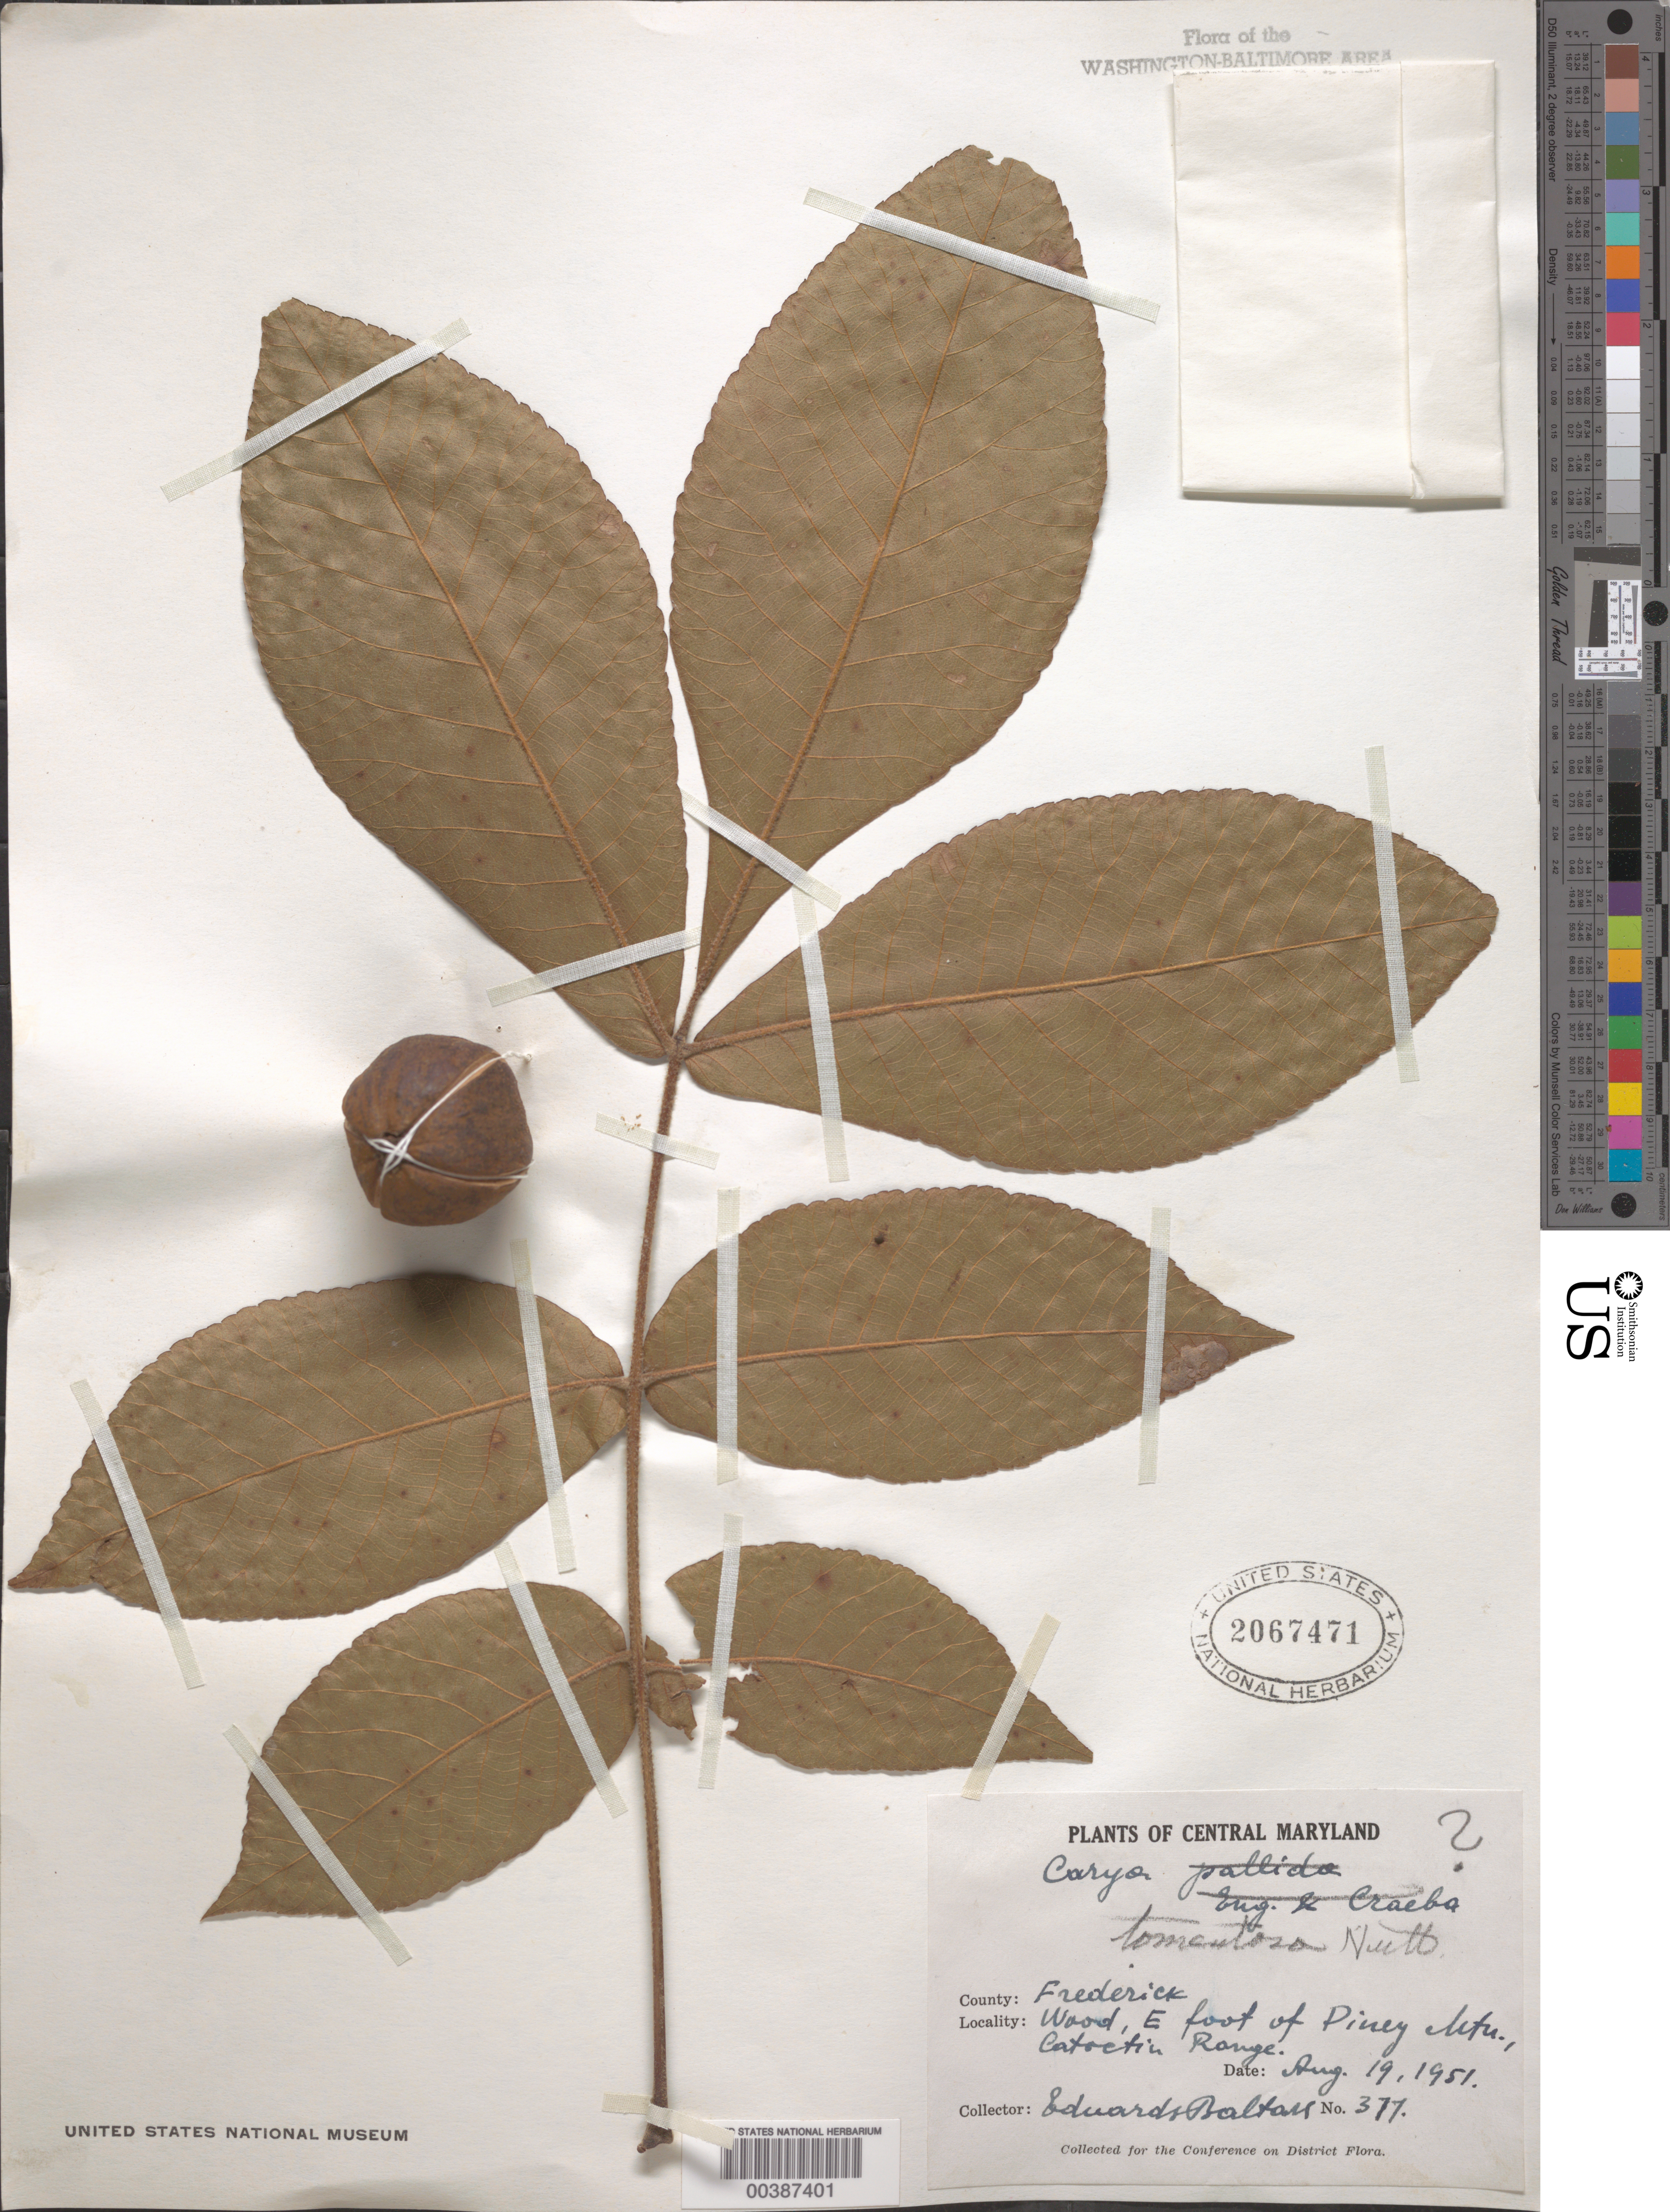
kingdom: Plantae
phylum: Tracheophyta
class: Magnoliopsida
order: Fagales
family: Juglandaceae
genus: Carya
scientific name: Carya tomentosa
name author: (Lam.) Nutt.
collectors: E. Baltars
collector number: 377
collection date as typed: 19 Aug 1951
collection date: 1951-08-19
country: United States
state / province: Maryland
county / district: Frederick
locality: Piney Mountain, Catoctin Range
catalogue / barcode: US 2067471